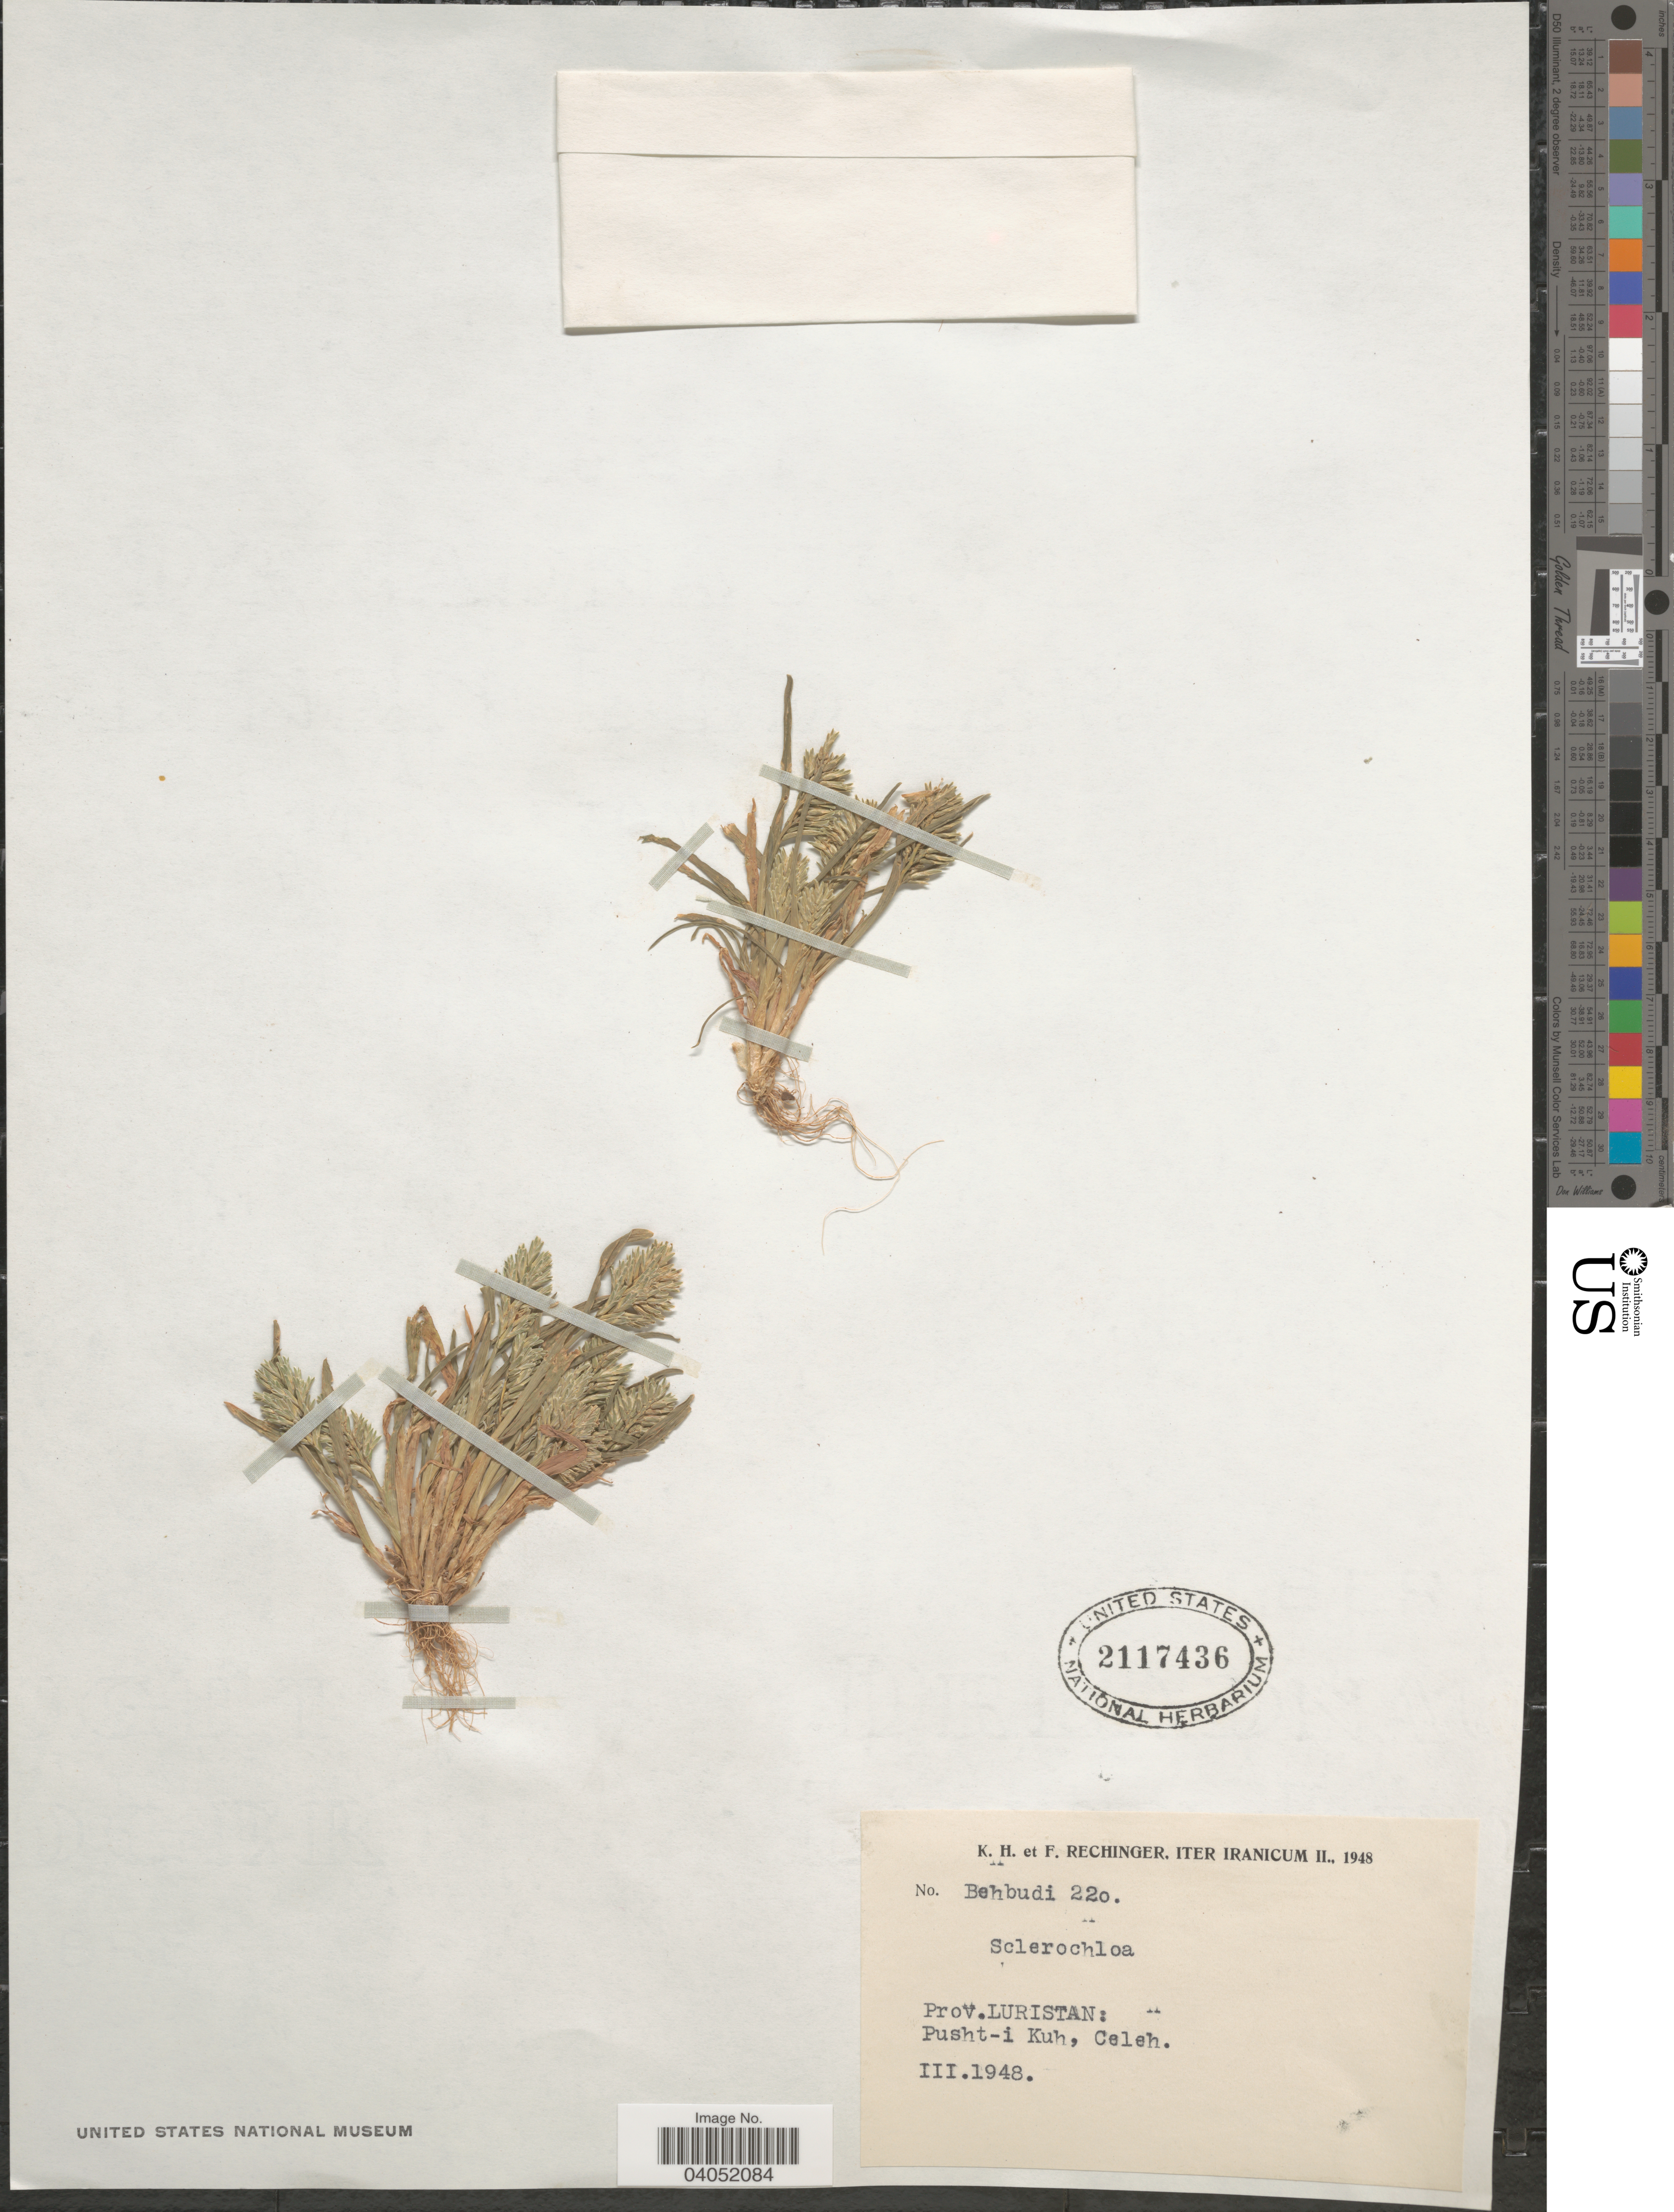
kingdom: Plantae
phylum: Tracheophyta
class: Liliopsida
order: Poales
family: Poaceae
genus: Sclerochloa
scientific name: Sclerochloa dura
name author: (L.) P. Beauv.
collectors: K. H. Rechinger & F. Rechinger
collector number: Behbudi 220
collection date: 1948-03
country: Iran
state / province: Lorestan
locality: Iter Iranicum. Prov.Luristan: Pusht-i Kuh, Celeh.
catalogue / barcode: US 2117436